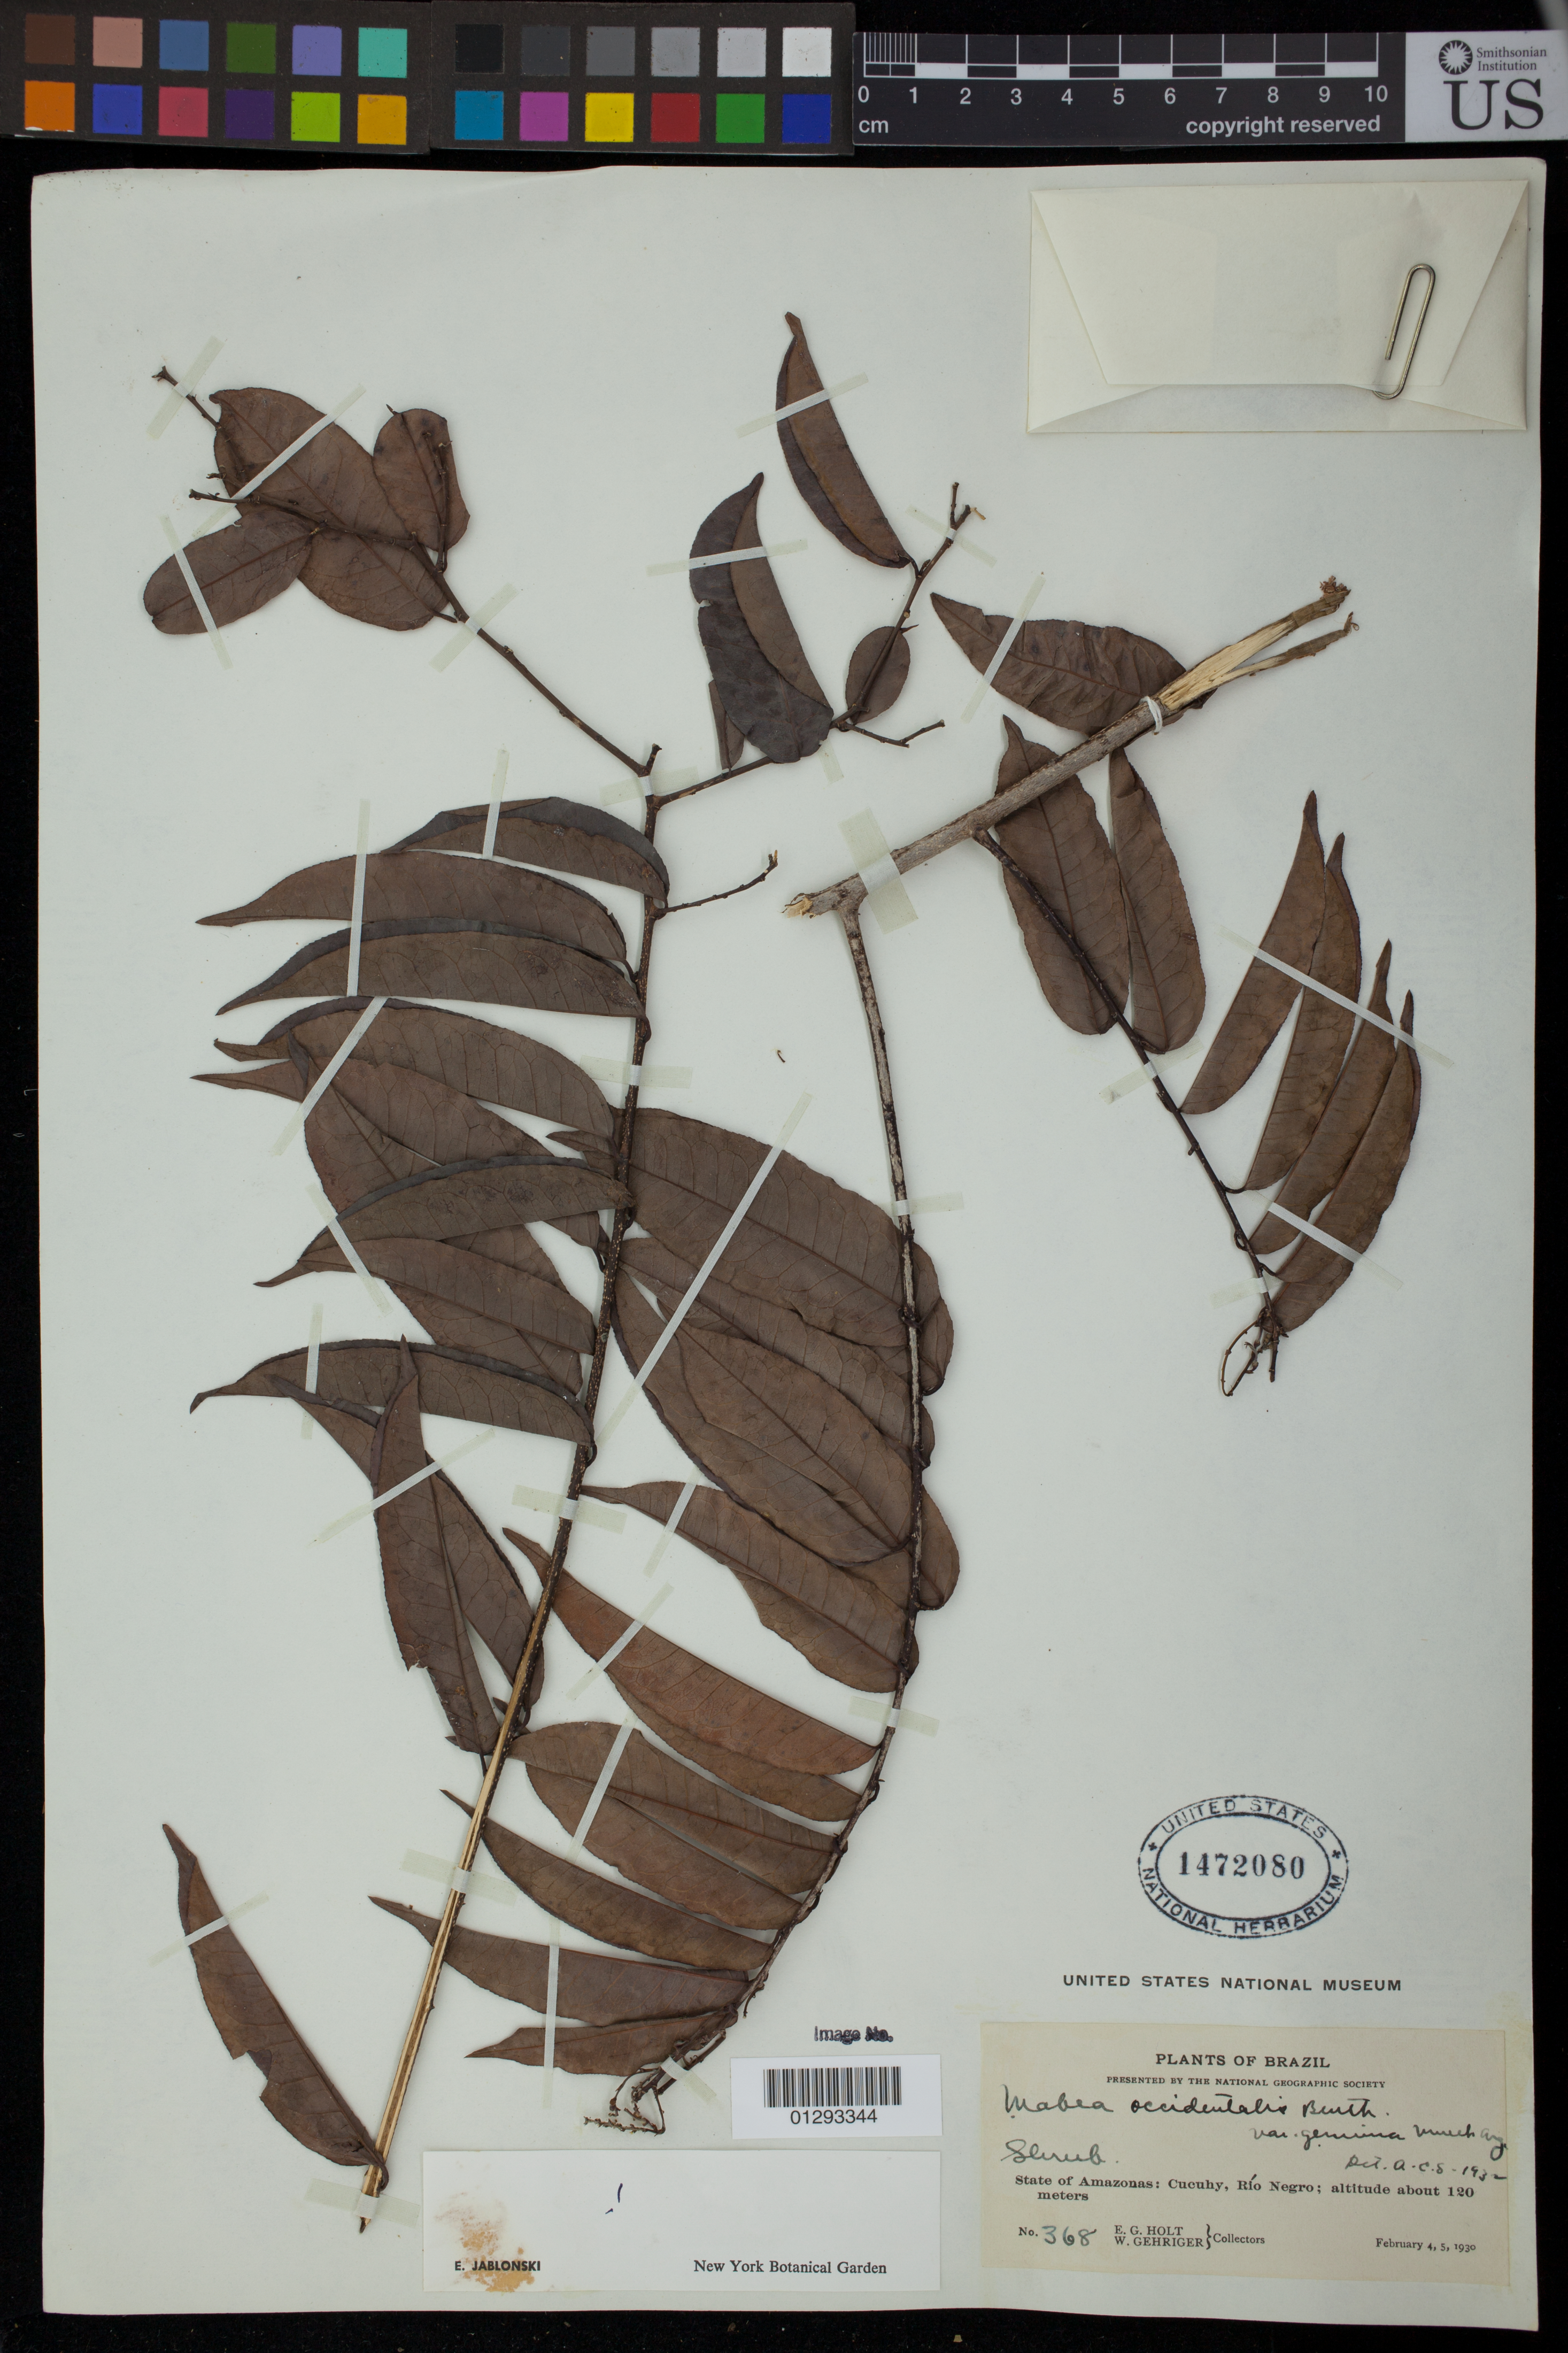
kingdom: Plantae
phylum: Tracheophyta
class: Magnoliopsida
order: Malpighiales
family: Euphorbiaceae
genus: Mabea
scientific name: Mabea occidentalis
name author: Benth.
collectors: E. G. Holt & W. Gehriger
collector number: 368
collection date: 1930-02-04/1930-02-05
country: Brazil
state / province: Amazonas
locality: Cucuhy, Rio Negro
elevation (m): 120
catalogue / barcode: US 1472080